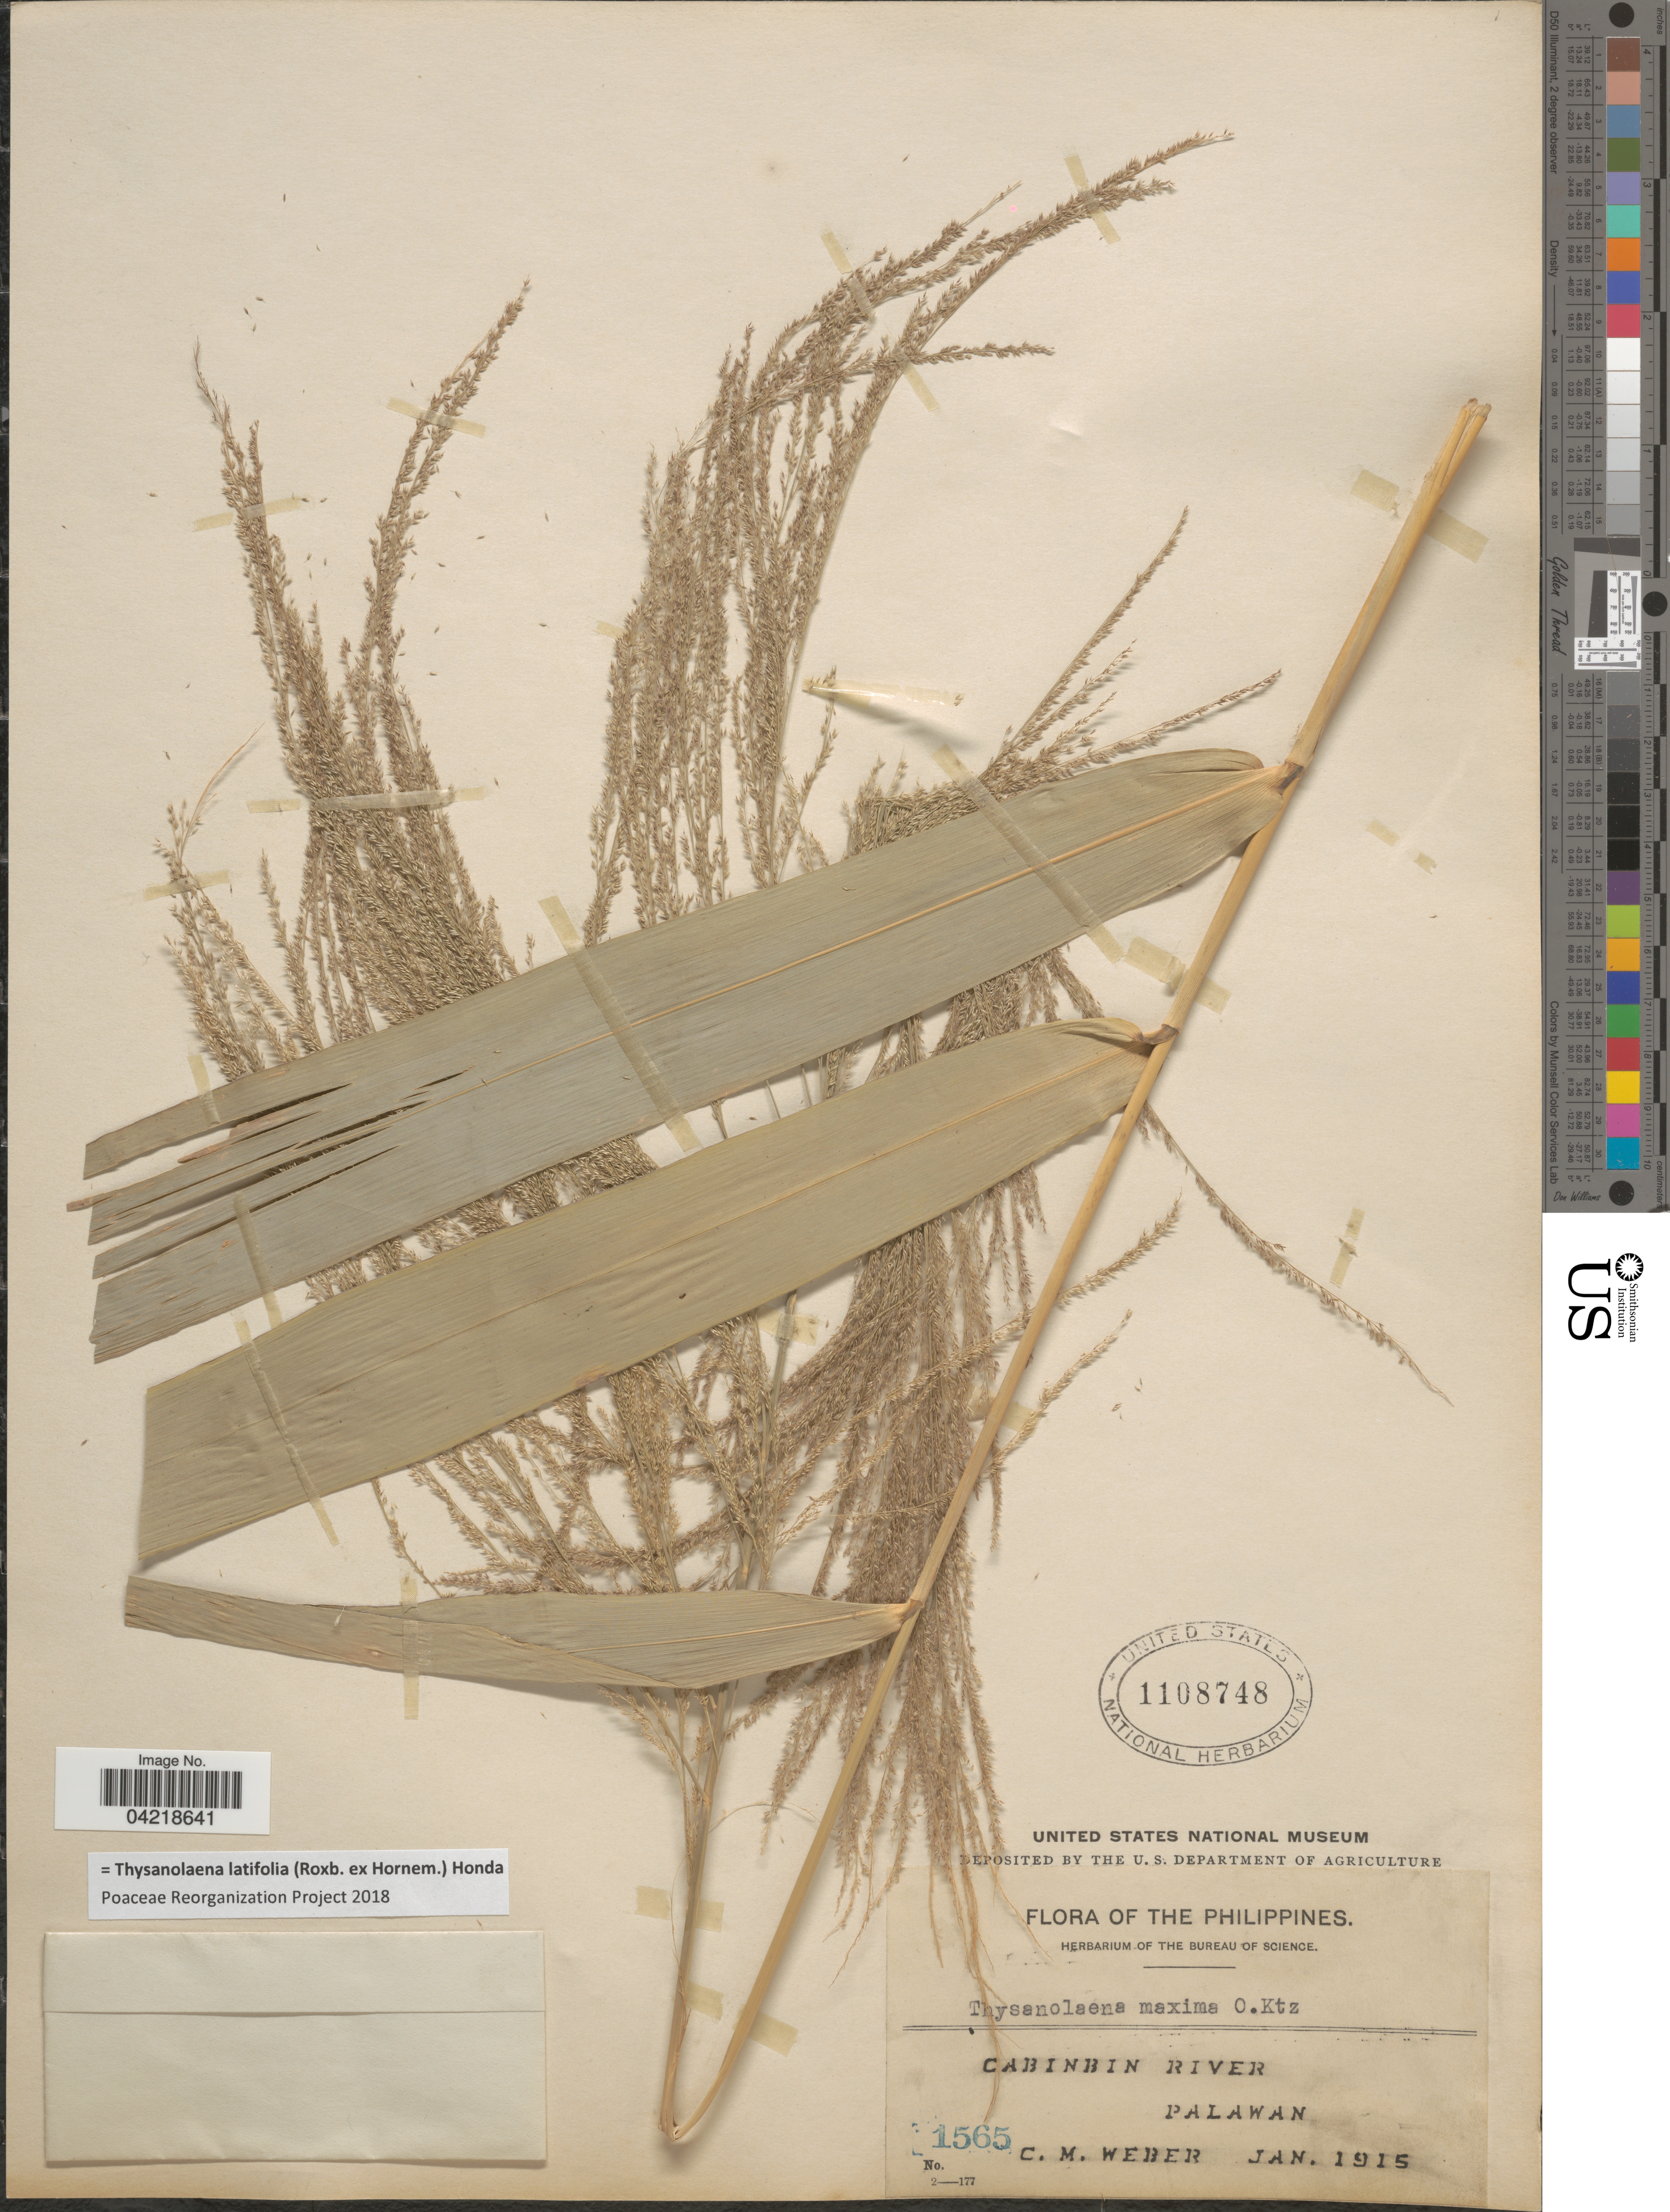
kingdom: Plantae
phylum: Tracheophyta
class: Liliopsida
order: Poales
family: Poaceae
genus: Thysanolaena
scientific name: Thysanolaena latifolia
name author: (Roxb. ex Hornem.) Honda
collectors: C. M. Weber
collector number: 1565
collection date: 1915-01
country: Philippines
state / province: Mimaropa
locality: Cabinbin River. Palawan.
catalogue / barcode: US 1108748